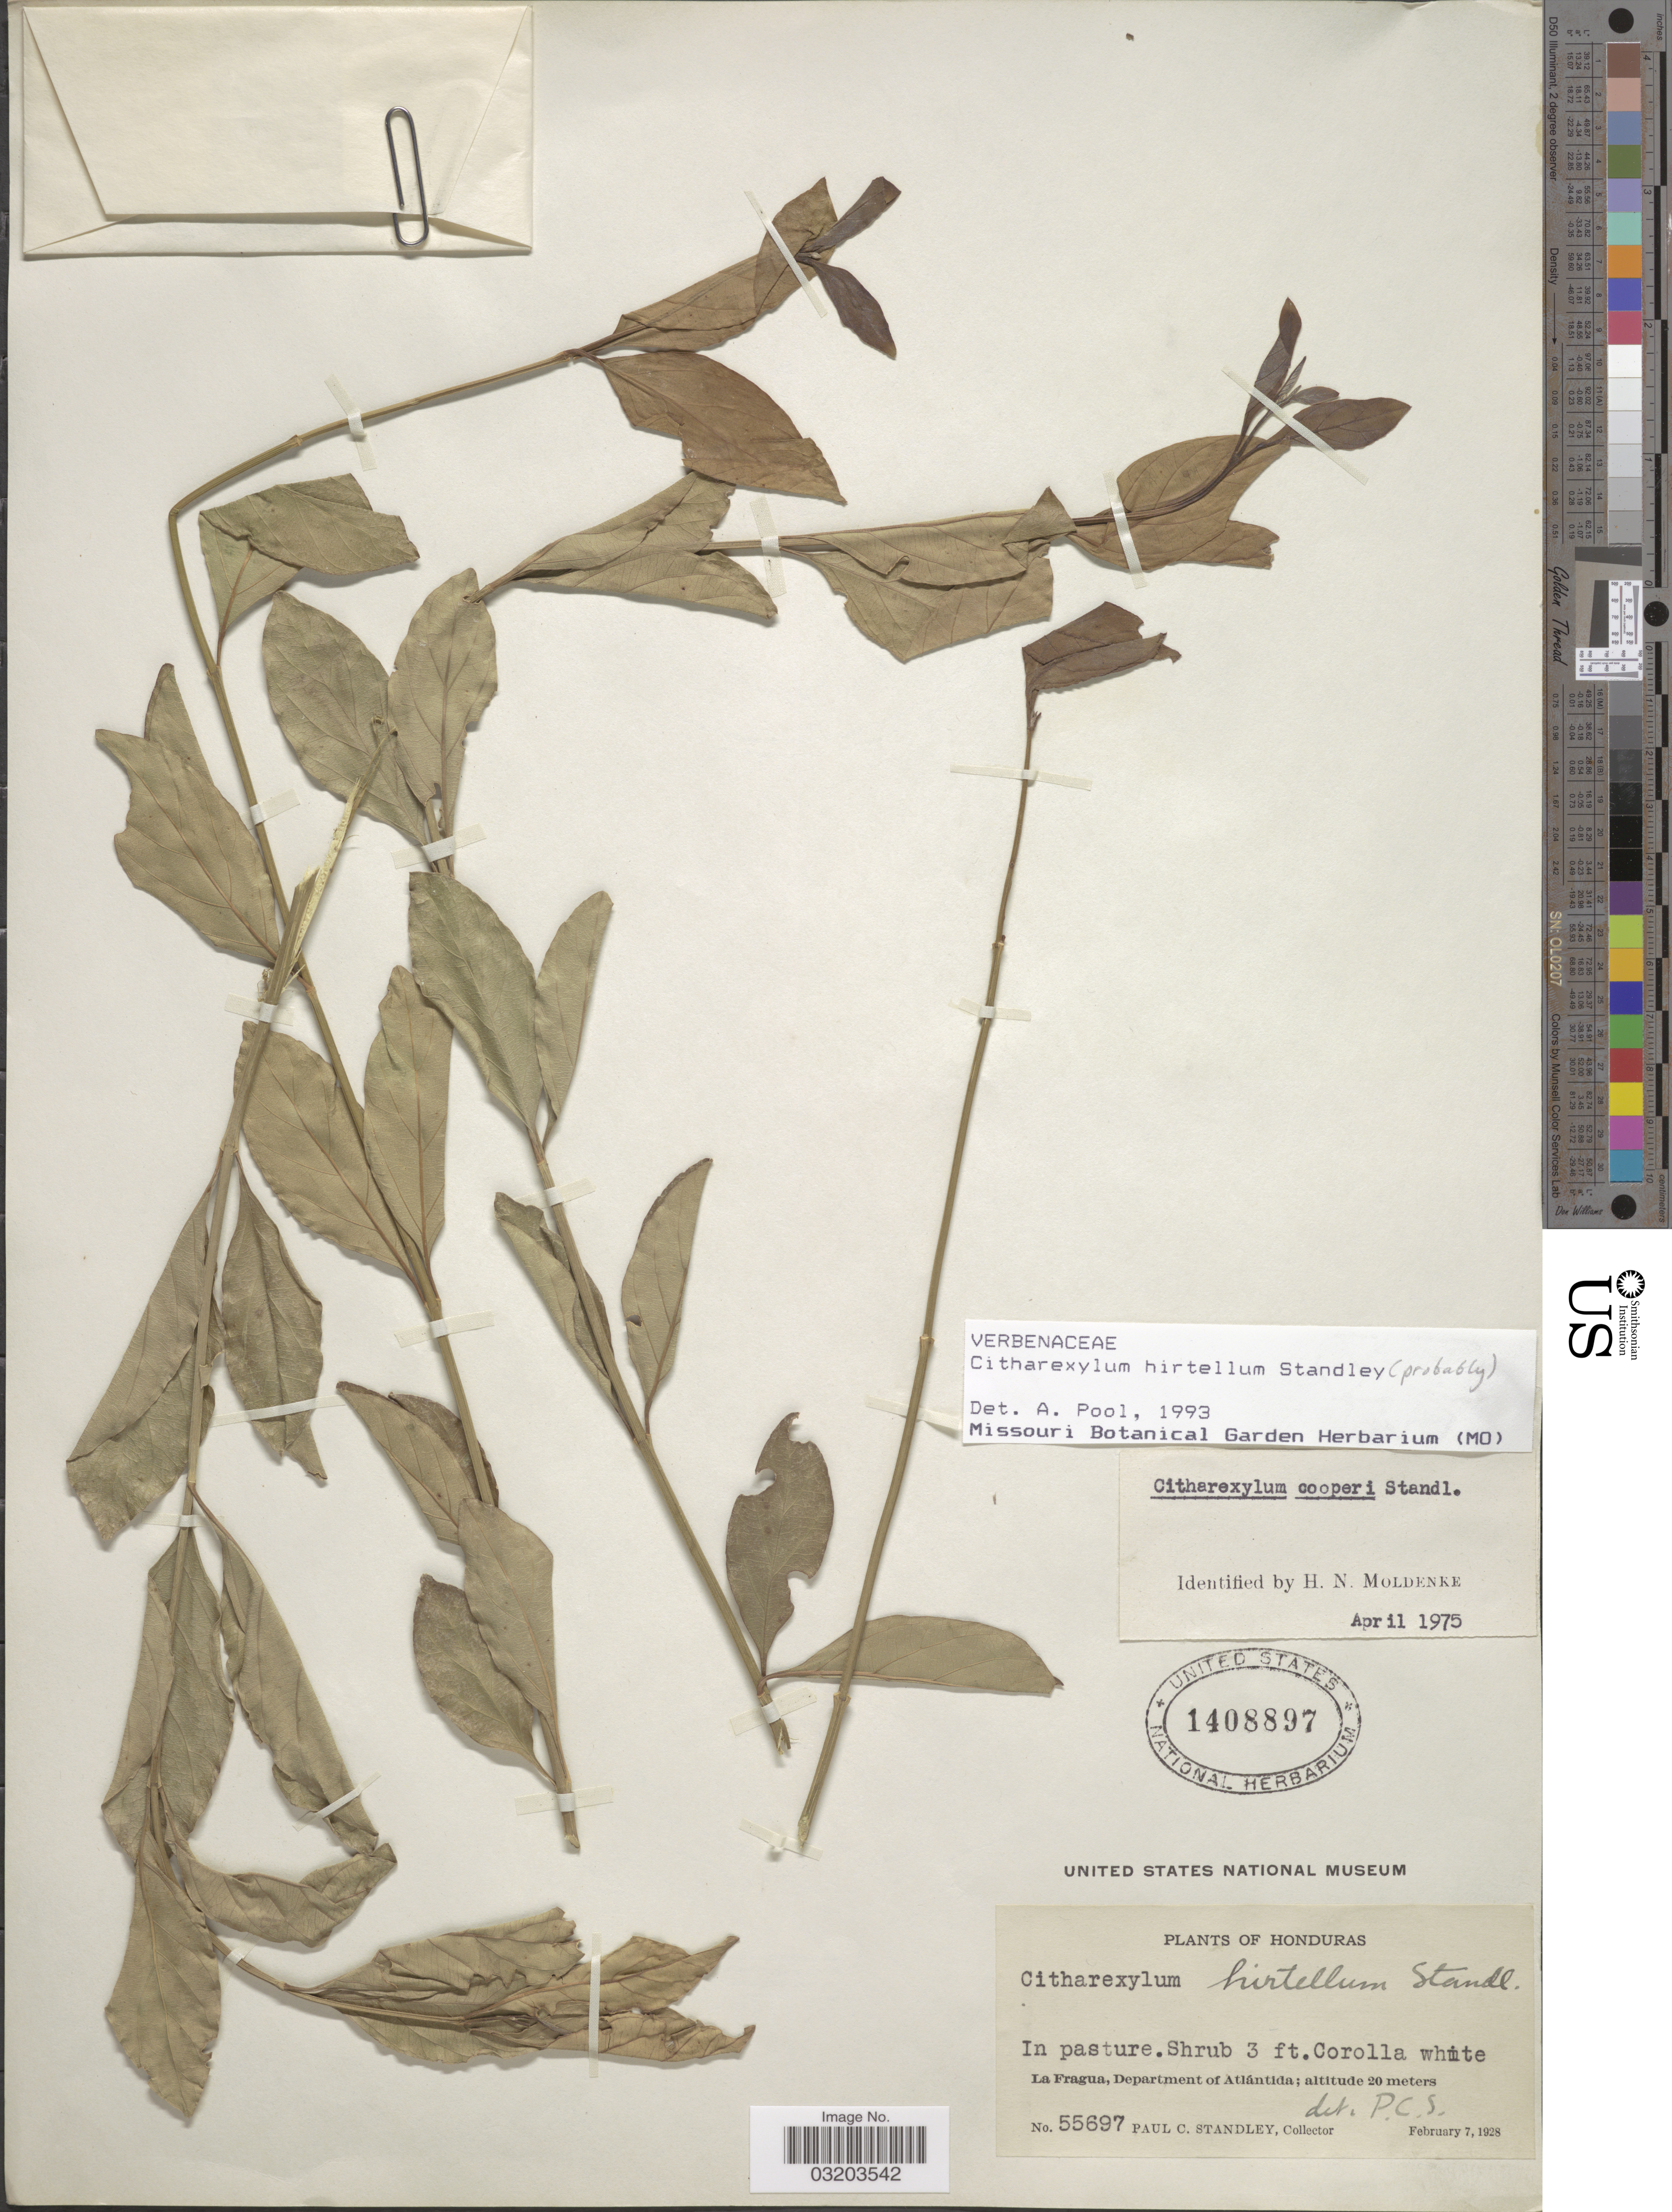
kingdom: Plantae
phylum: Tracheophyta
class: Magnoliopsida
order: Lamiales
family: Verbenaceae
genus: Citharexylum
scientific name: Citharexylum cooperi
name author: Standl.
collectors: P. C. Standley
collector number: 55697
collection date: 1928-02-07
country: Honduras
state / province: Atlántida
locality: La Fragua, Department of Atlántida.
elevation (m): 20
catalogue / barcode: US 1408897